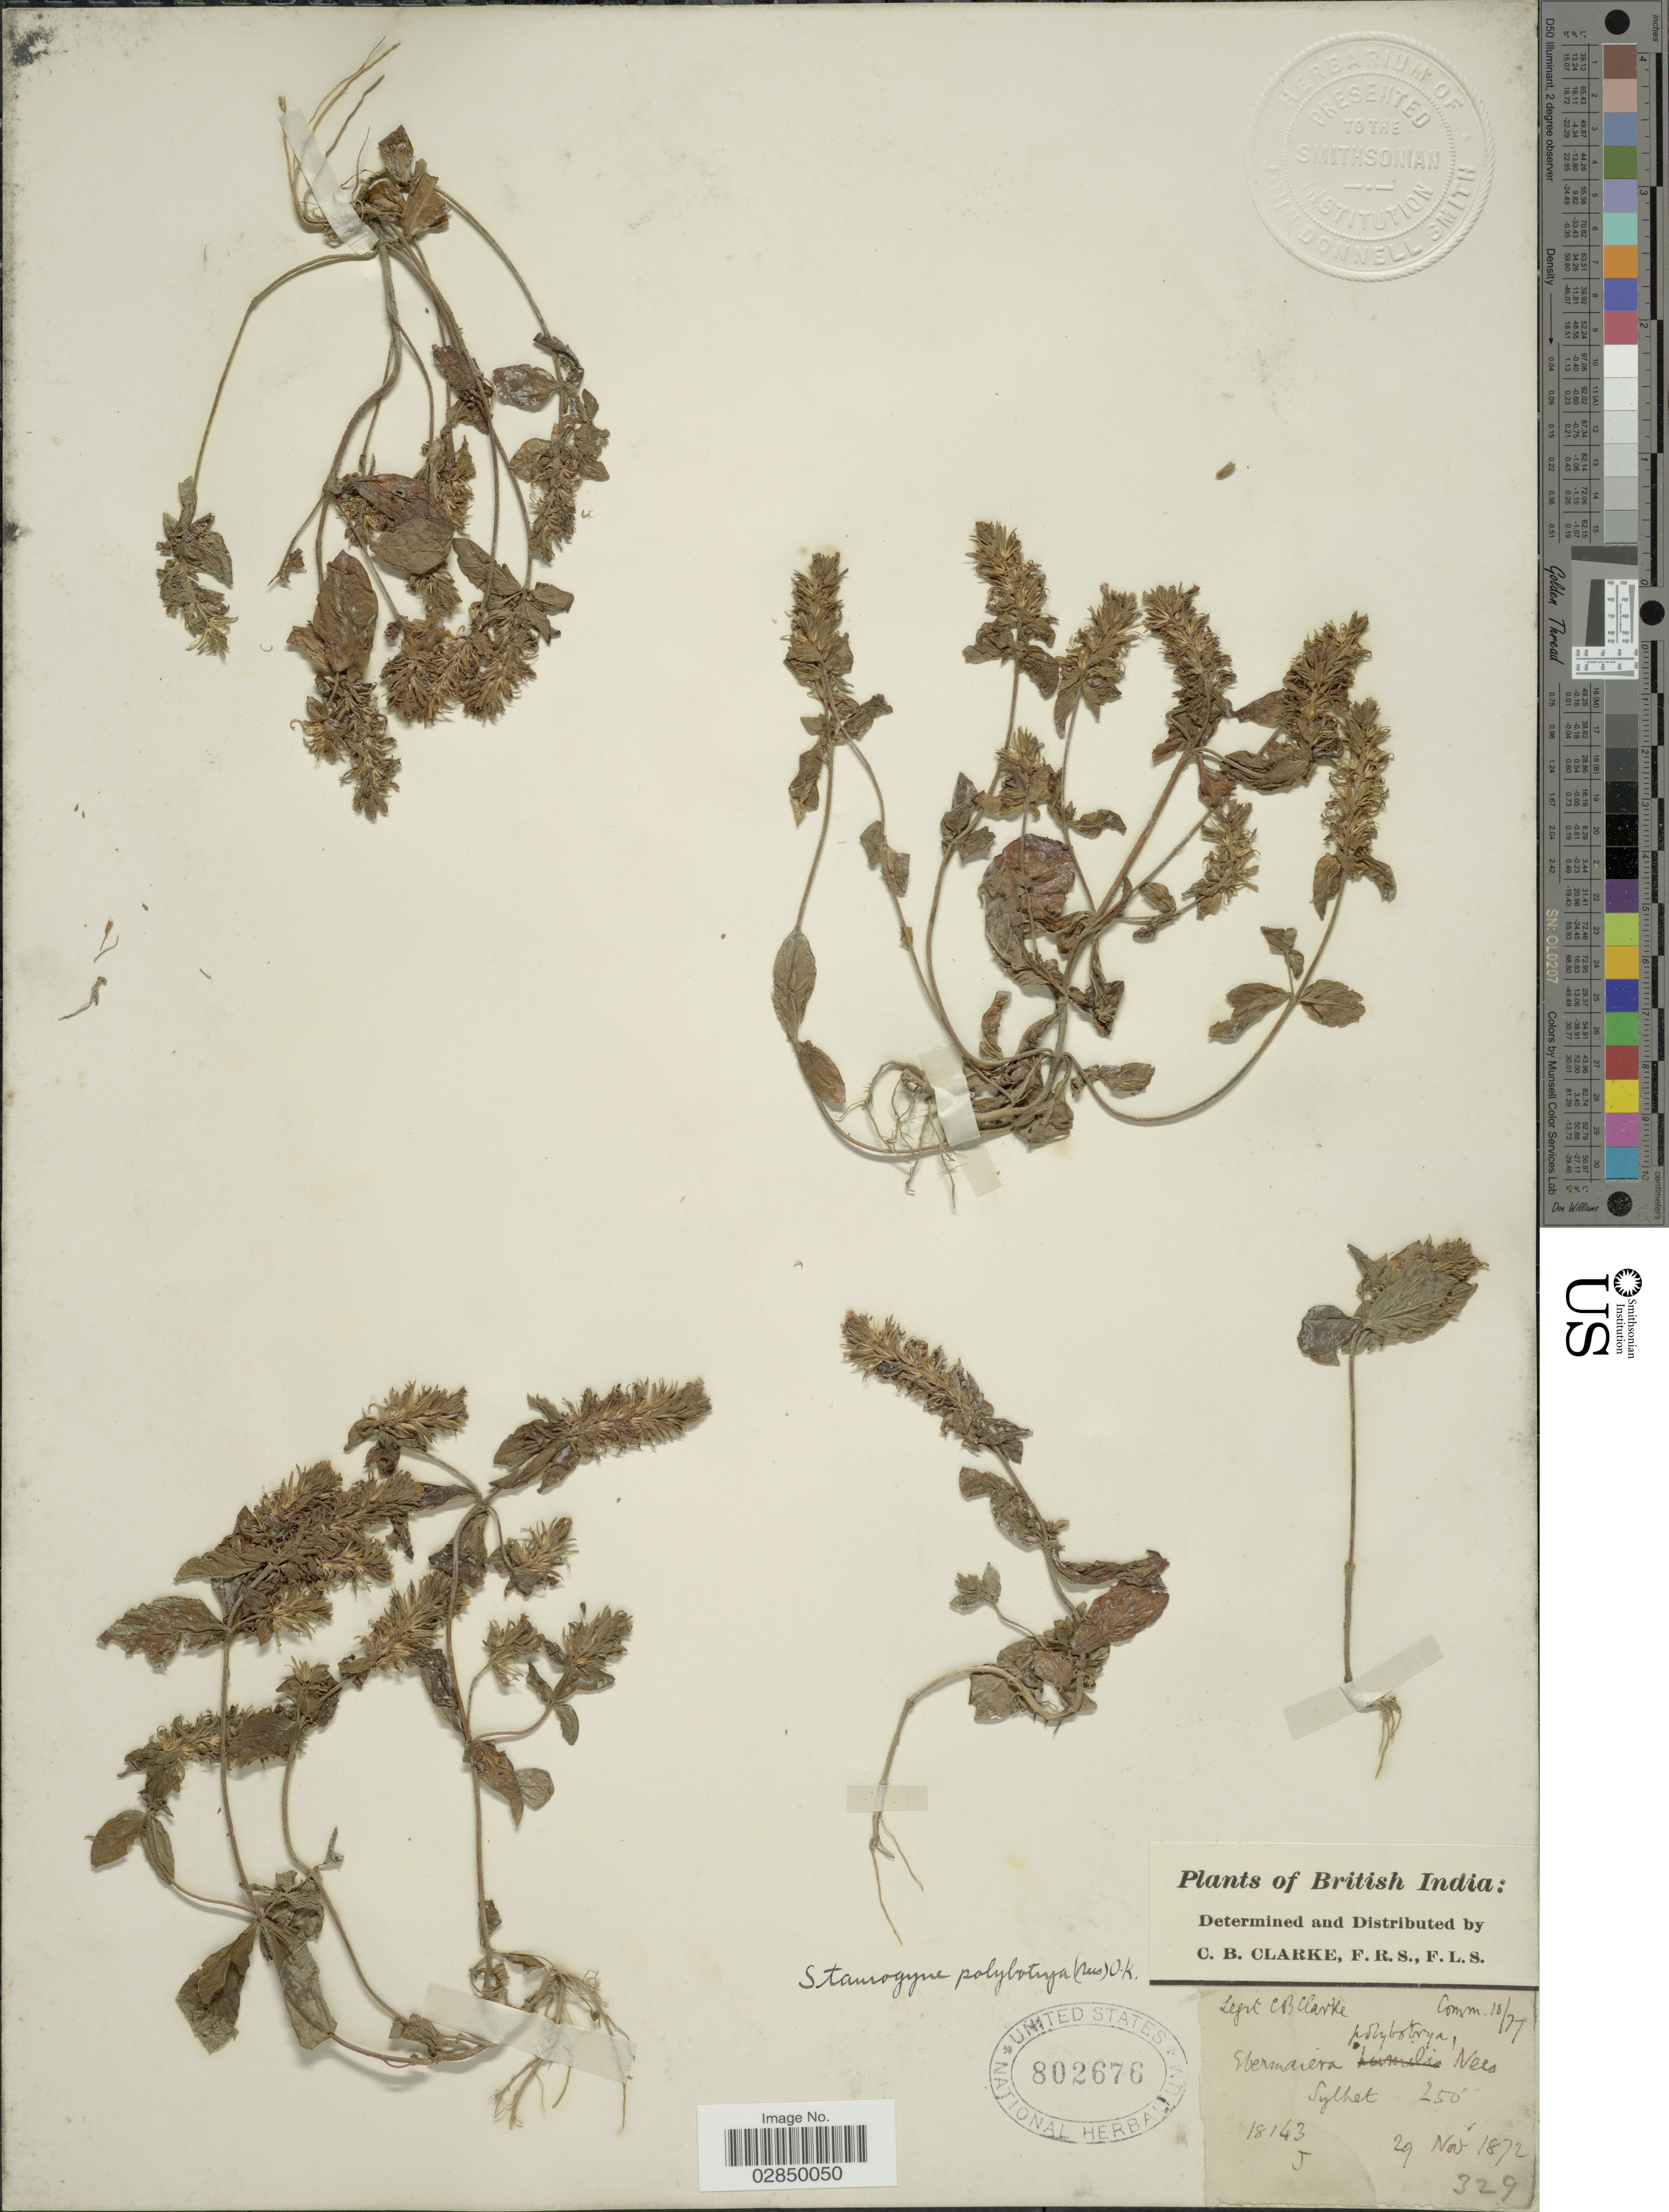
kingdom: Plantae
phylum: Tracheophyta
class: Magnoliopsida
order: Lamiales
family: Acanthaceae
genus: Staurogyne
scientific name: Staurogyne polybotrya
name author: Kuntze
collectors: C. B. Clarke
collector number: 18143J*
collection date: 1872-11-29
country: Bangladesh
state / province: Sylhet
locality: British India. Sylhet.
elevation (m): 76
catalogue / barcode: US 802676